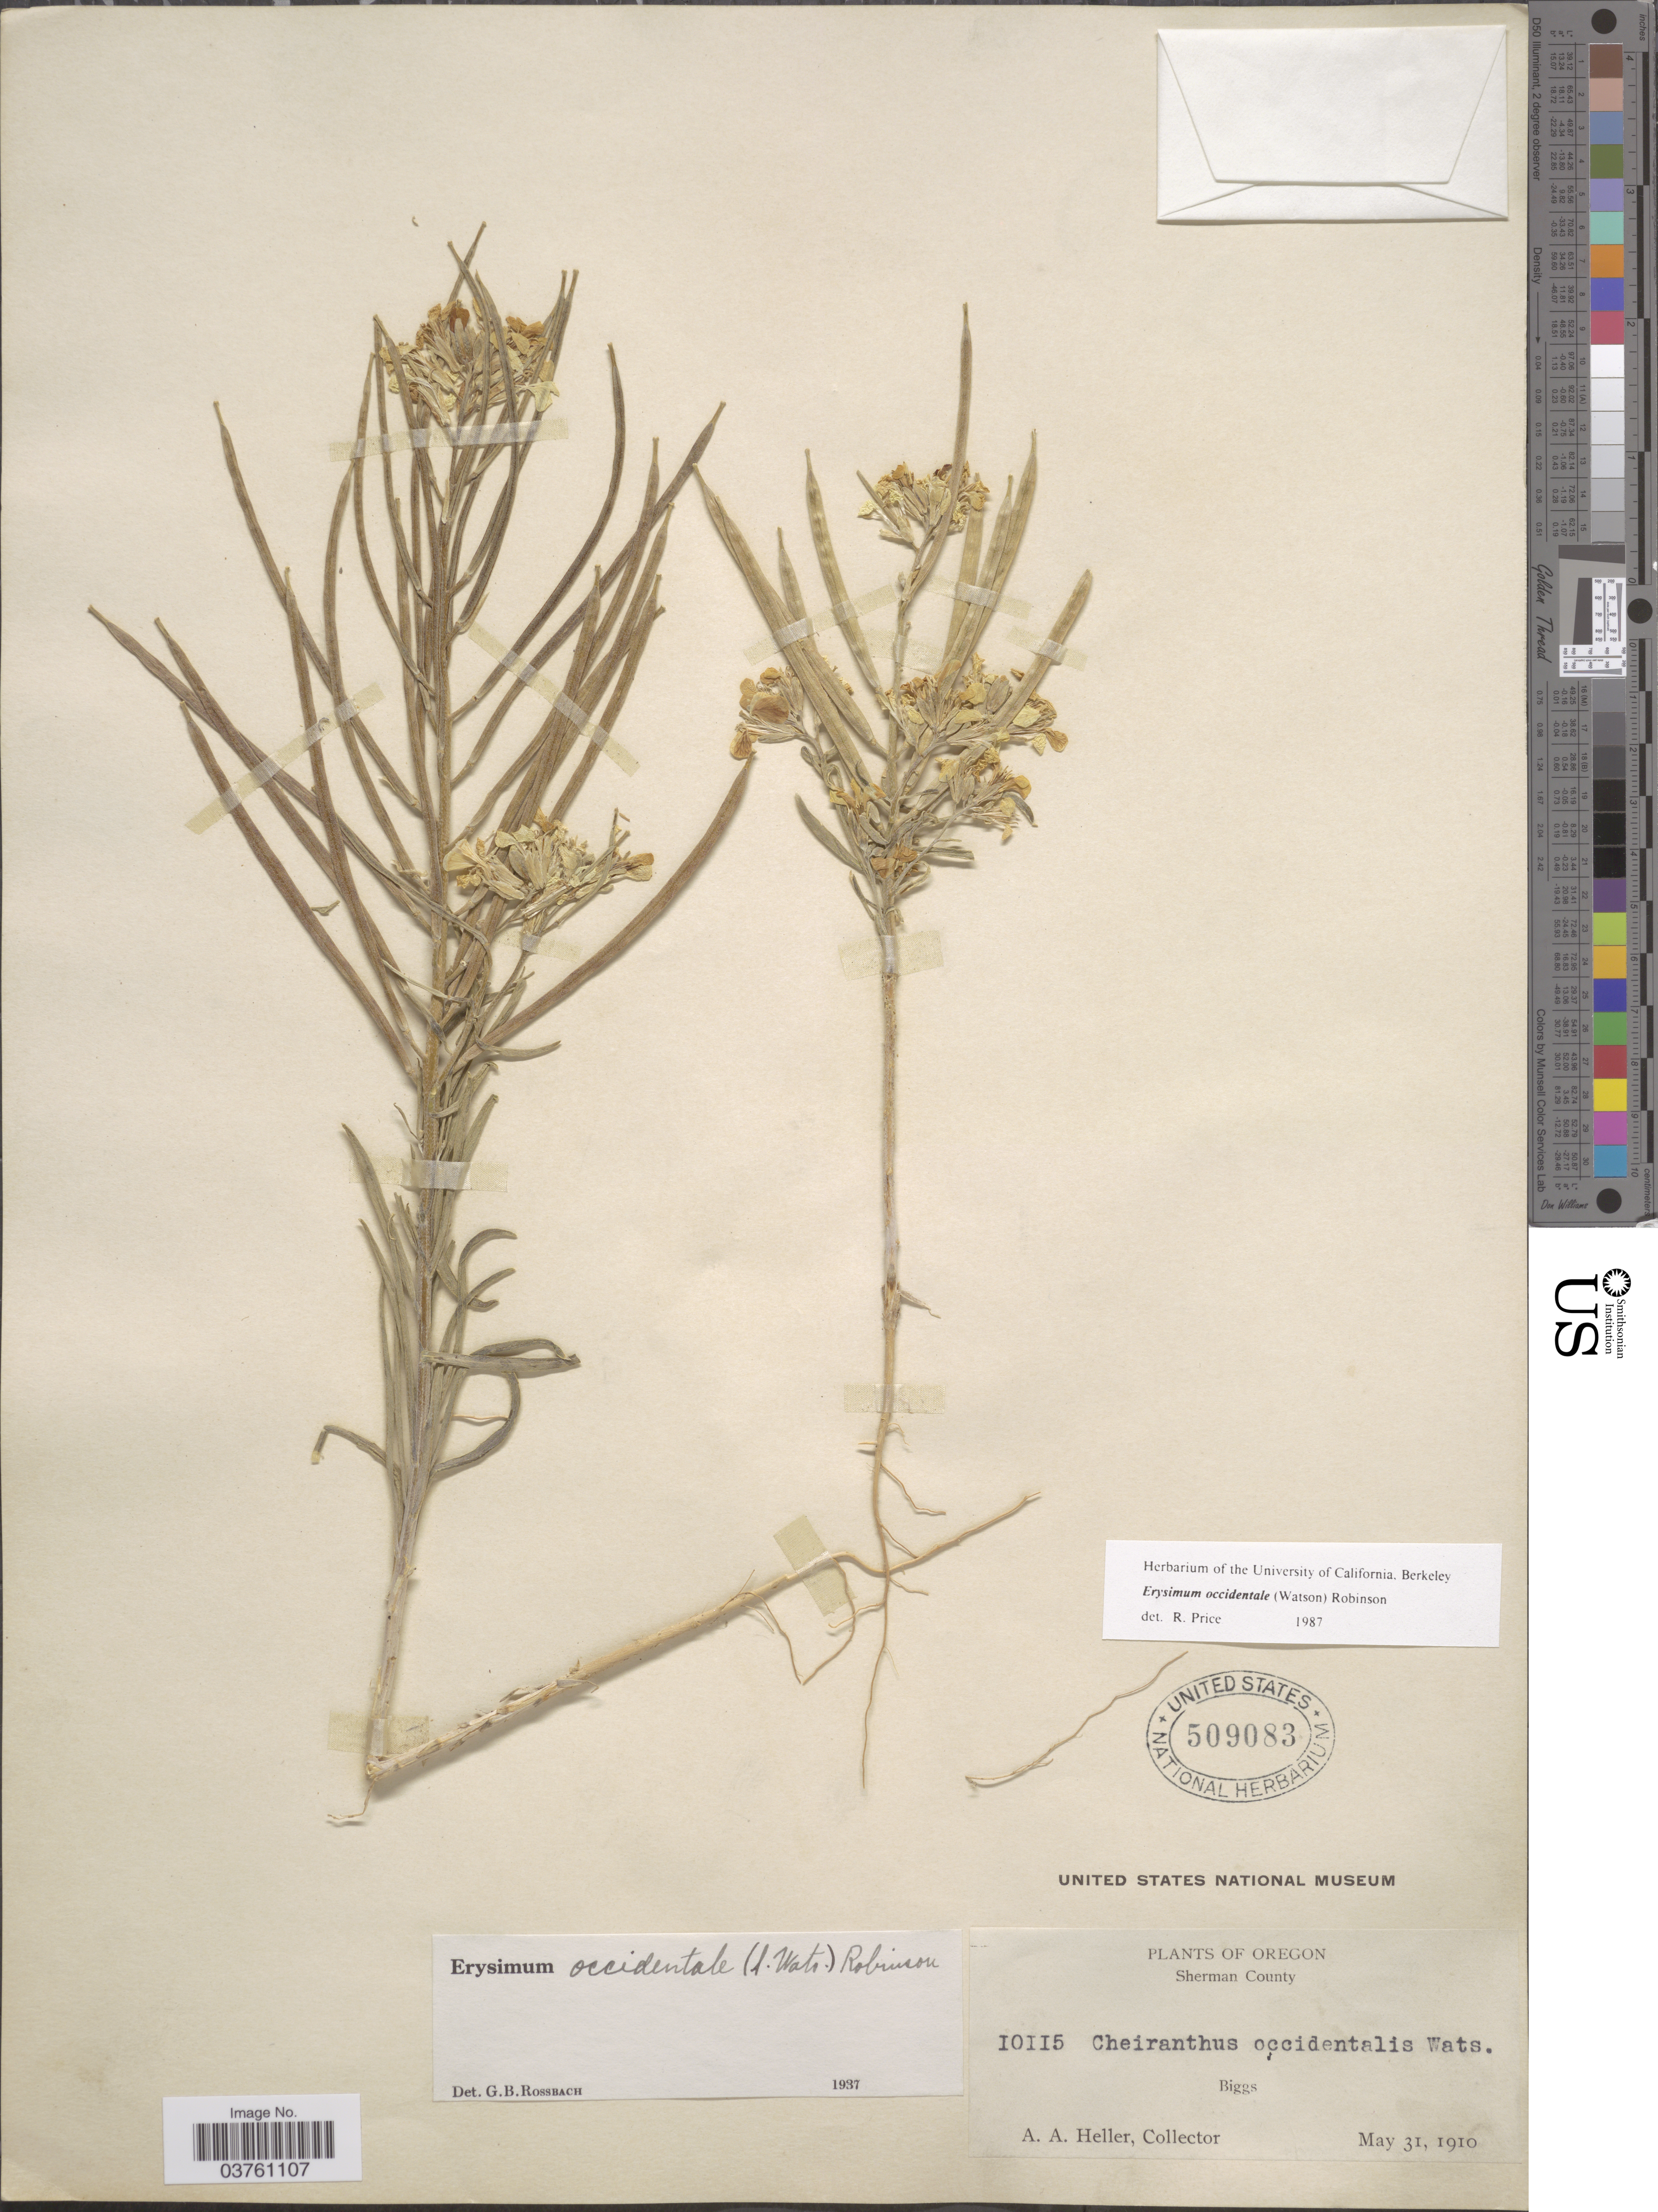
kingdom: Plantae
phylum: Tracheophyta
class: Magnoliopsida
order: Brassicales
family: Brassicaceae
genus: Erysimum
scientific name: Erysimum occidentale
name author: (S. Watson) B.L. Rob.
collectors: A. A. Heller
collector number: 10115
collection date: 1910-05-31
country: United States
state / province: Oregon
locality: Sherman County. Biggs.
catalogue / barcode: US 509083